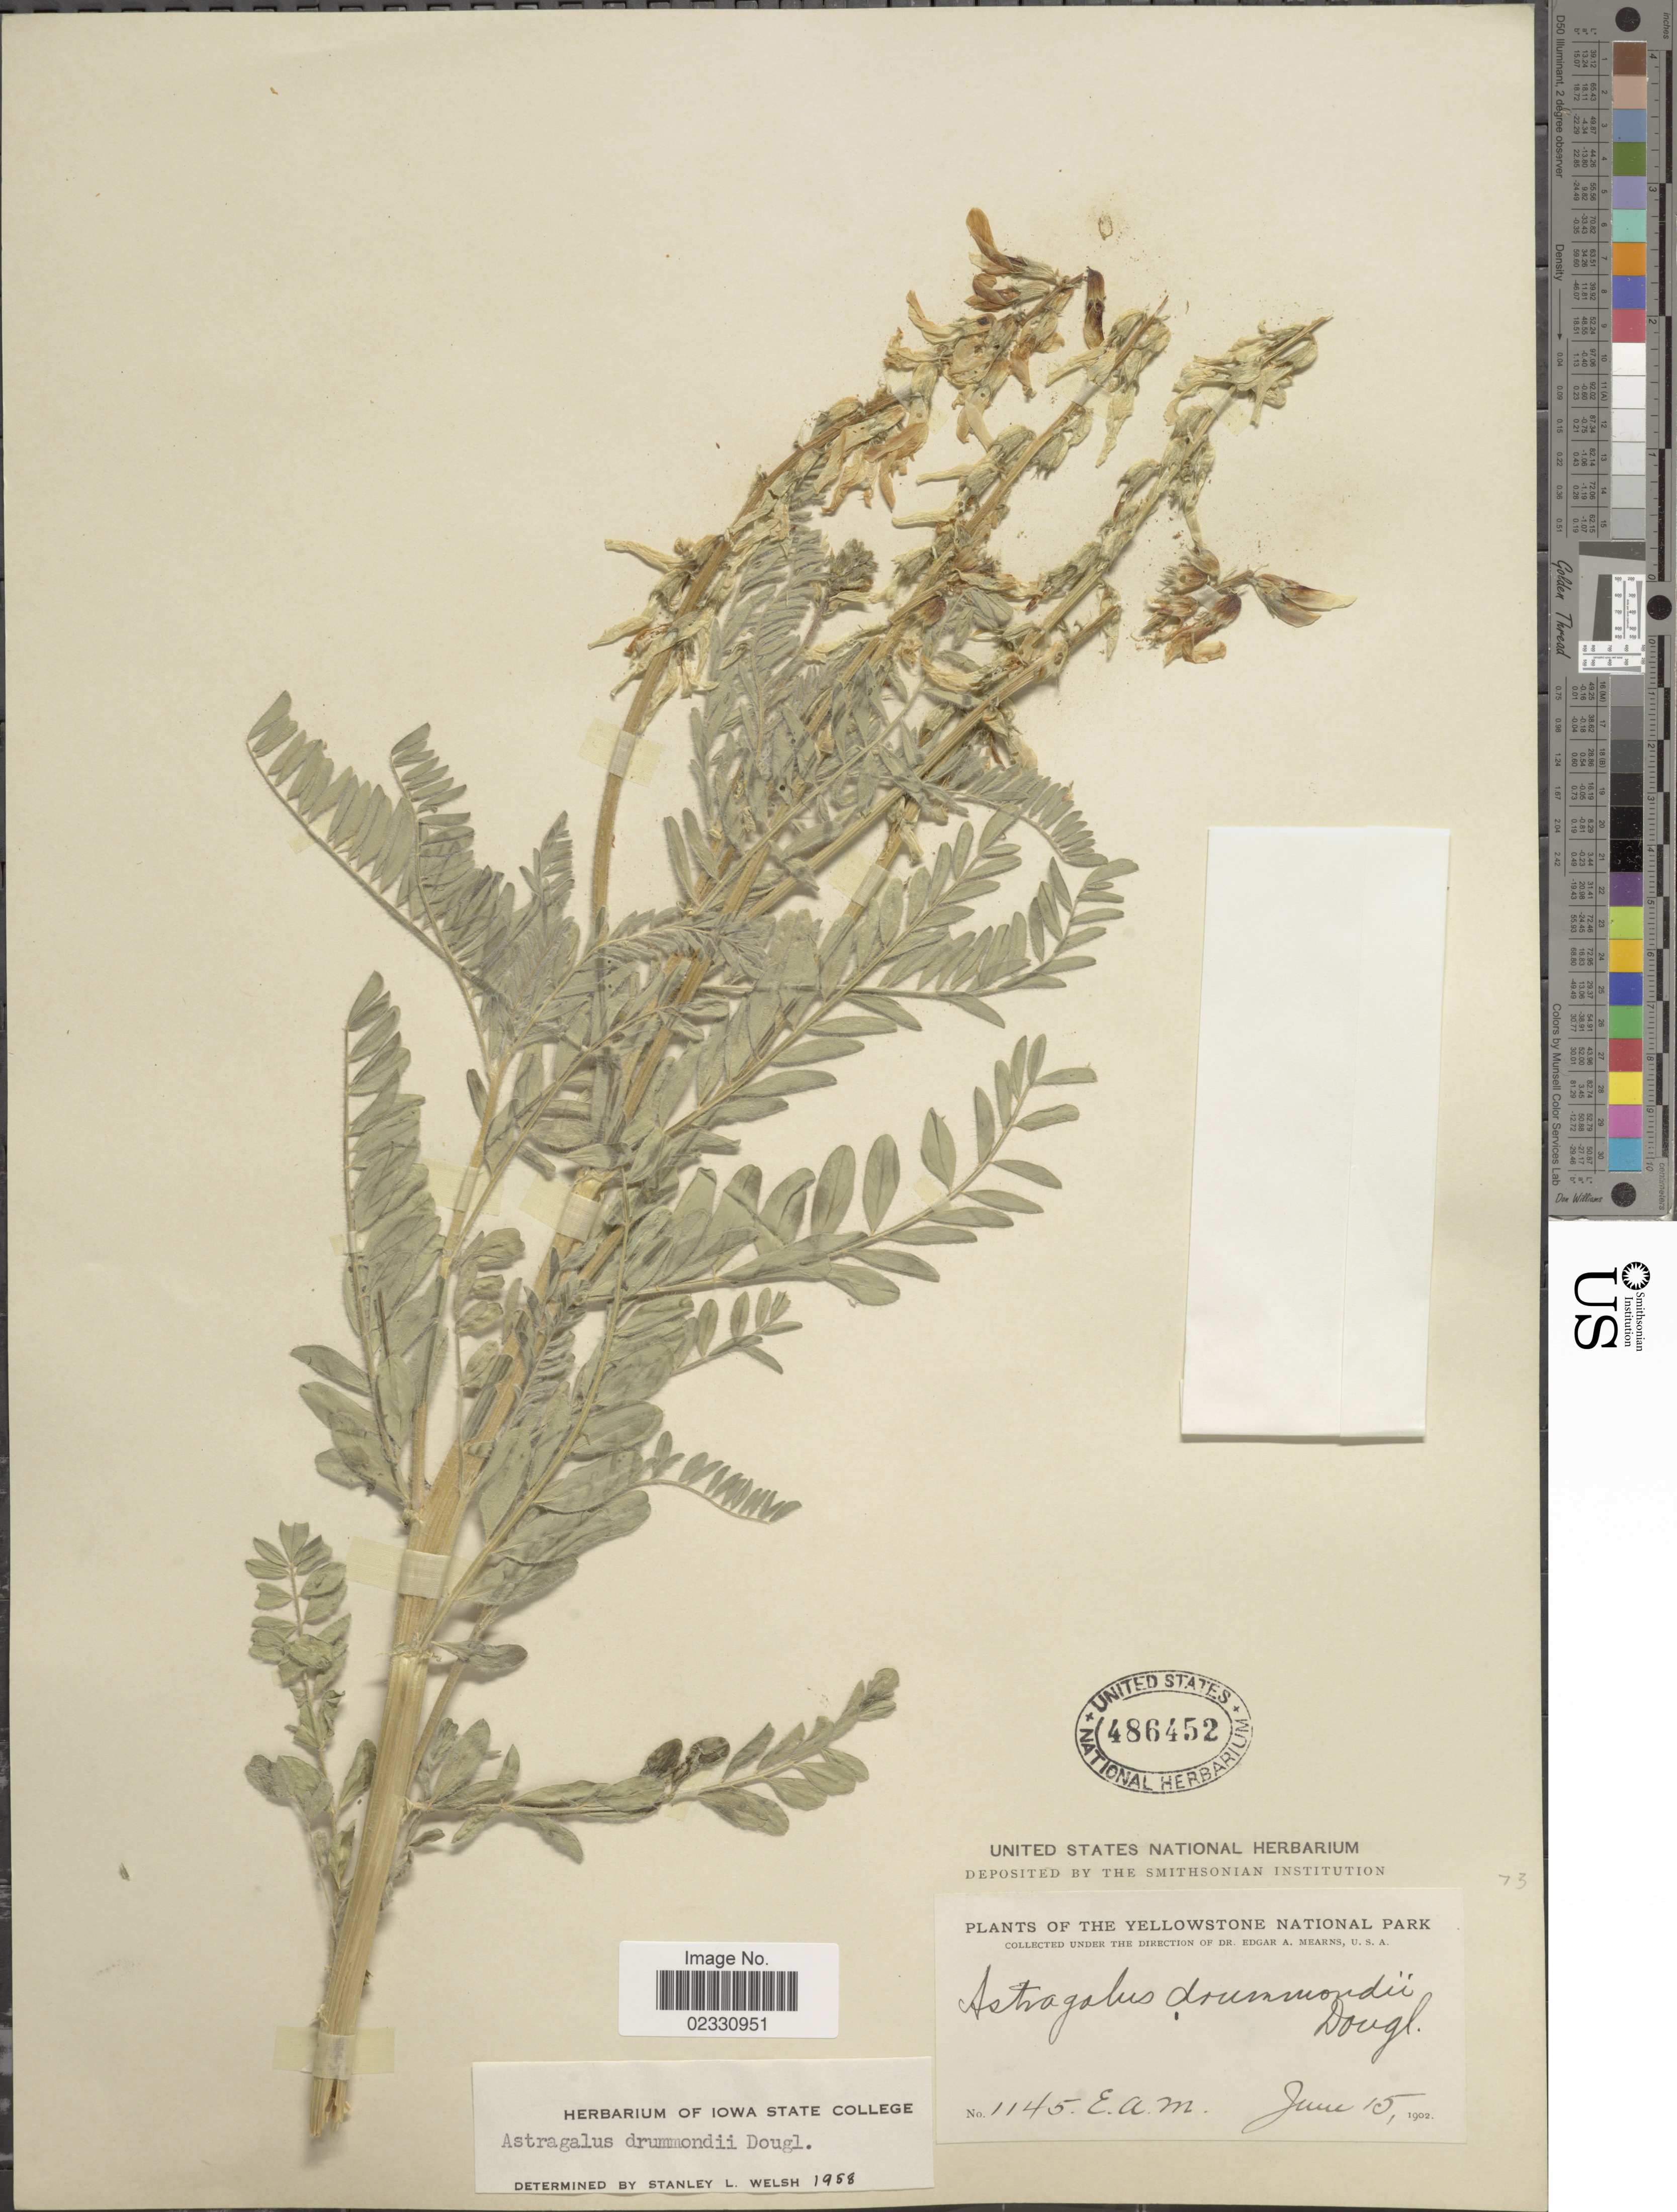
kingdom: Plantae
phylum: Tracheophyta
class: Magnoliopsida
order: Fabales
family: Fabaceae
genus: Astragalus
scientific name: Astragalus drummondii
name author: Hook.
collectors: E. A. Mearns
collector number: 1145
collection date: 1902-06-15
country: United States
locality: The Yellowstone National Park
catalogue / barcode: US 486452